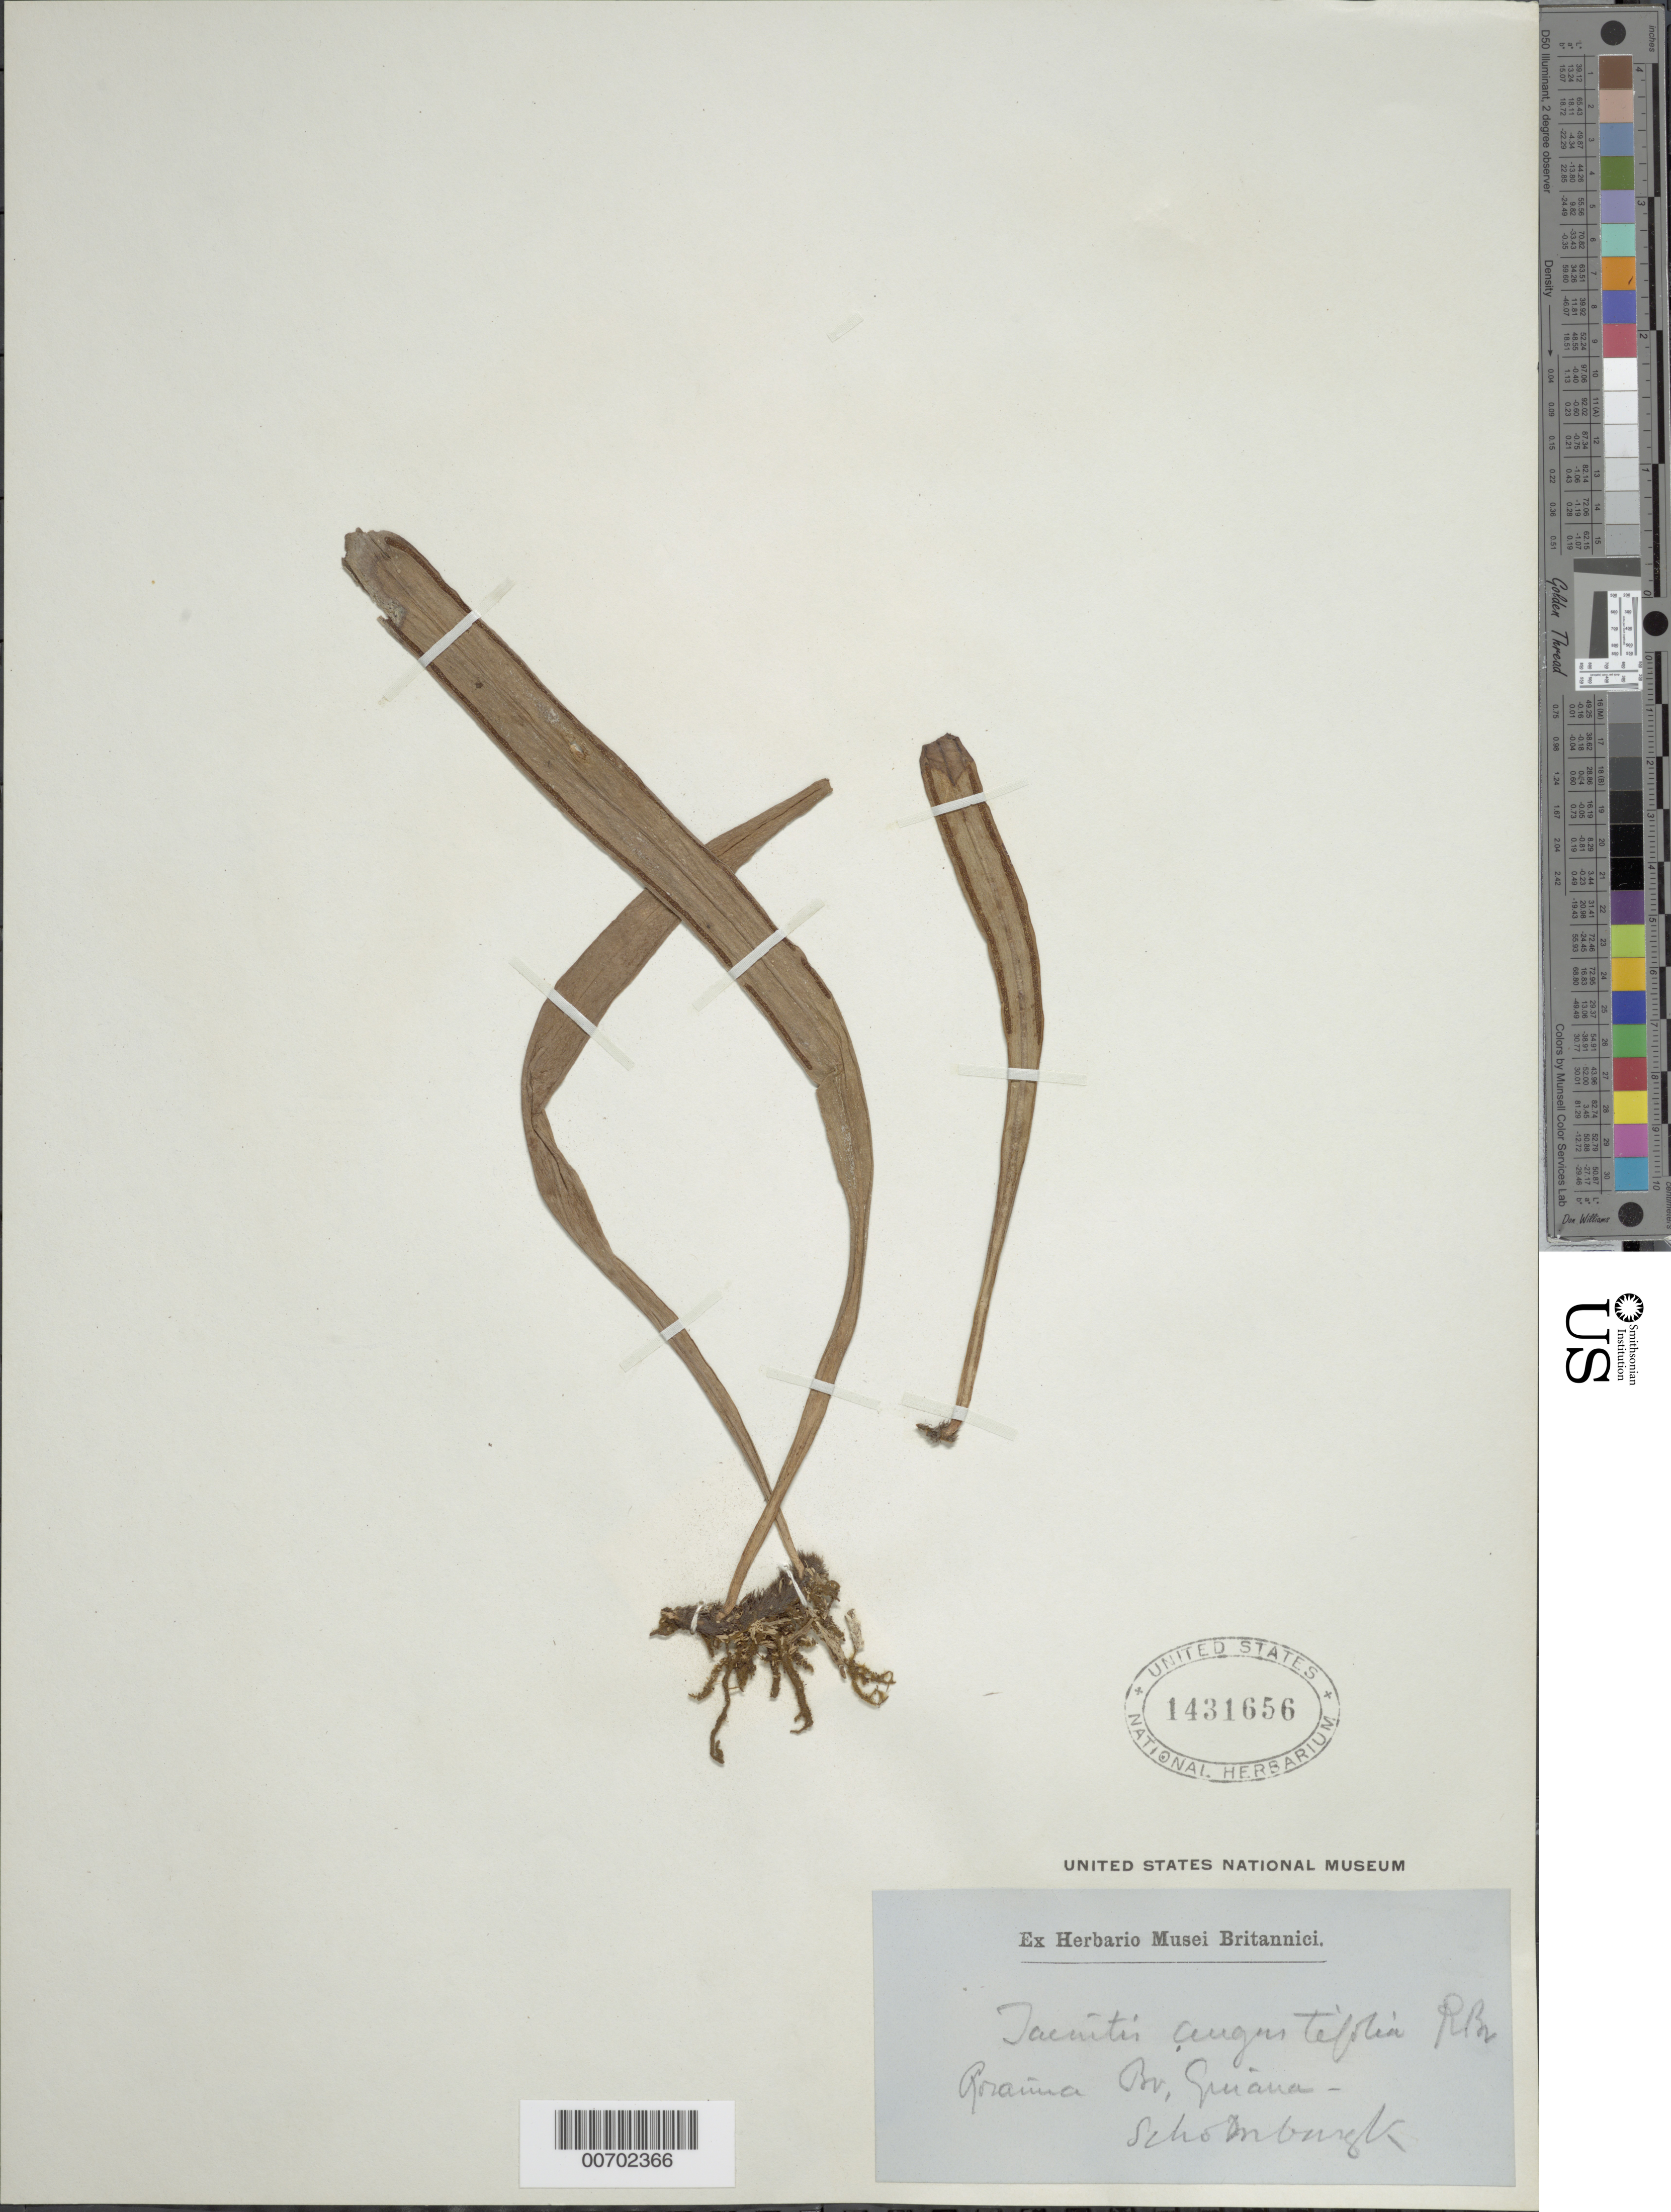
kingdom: Plantae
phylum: Tracheophyta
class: Polypodiopsida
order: Polypodiales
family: Pteridaceae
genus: Ananthacorus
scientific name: Ananthacorus angustifolius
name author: (Sw.) Underw. & Maxon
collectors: -- Schomburgk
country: Guyana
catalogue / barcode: US 1431656